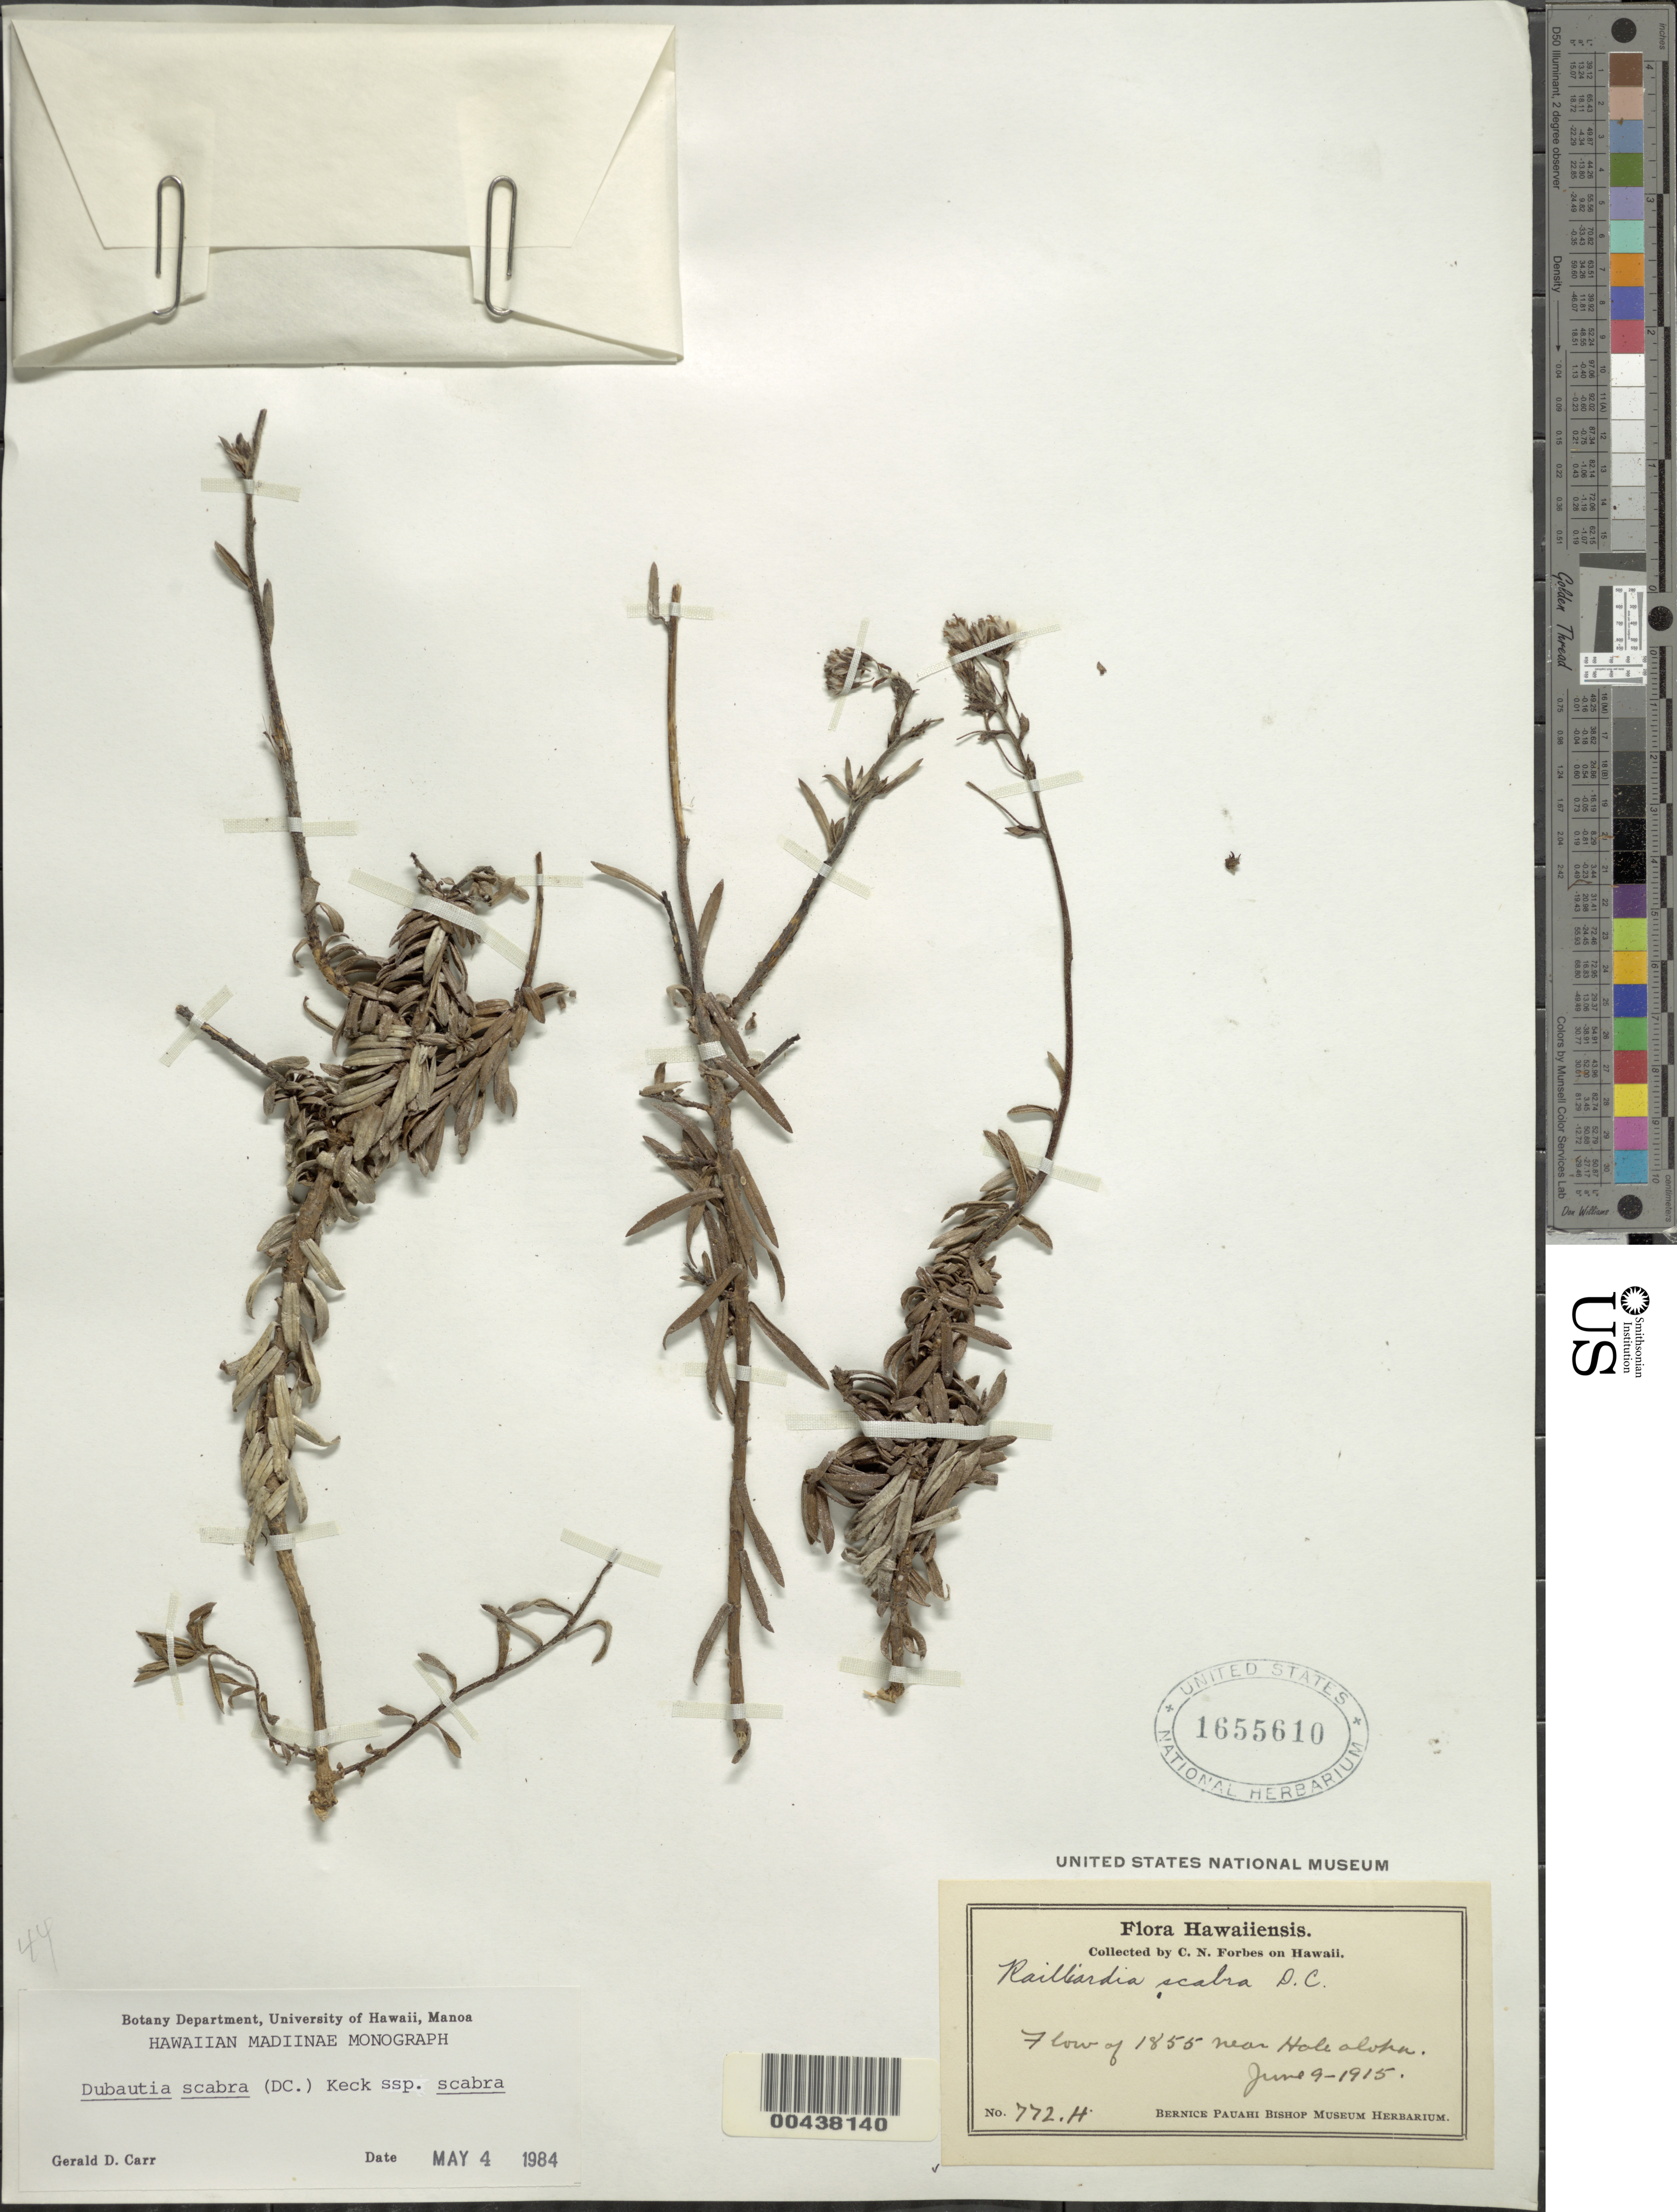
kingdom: Plantae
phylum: Tracheophyta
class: Magnoliopsida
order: Asterales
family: Asteraceae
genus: Dubautia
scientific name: Dubautia scabra subsp. scabra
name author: (DC.) D.D. Keck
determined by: Carr, G. D.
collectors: C. N. Forbes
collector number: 772.H.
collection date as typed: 9 Jun 1915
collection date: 1915-06-09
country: United States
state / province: Hawaii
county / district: Hawaii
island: Hawaii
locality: Flow of 1855 near Hale aloha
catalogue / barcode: US 1655610